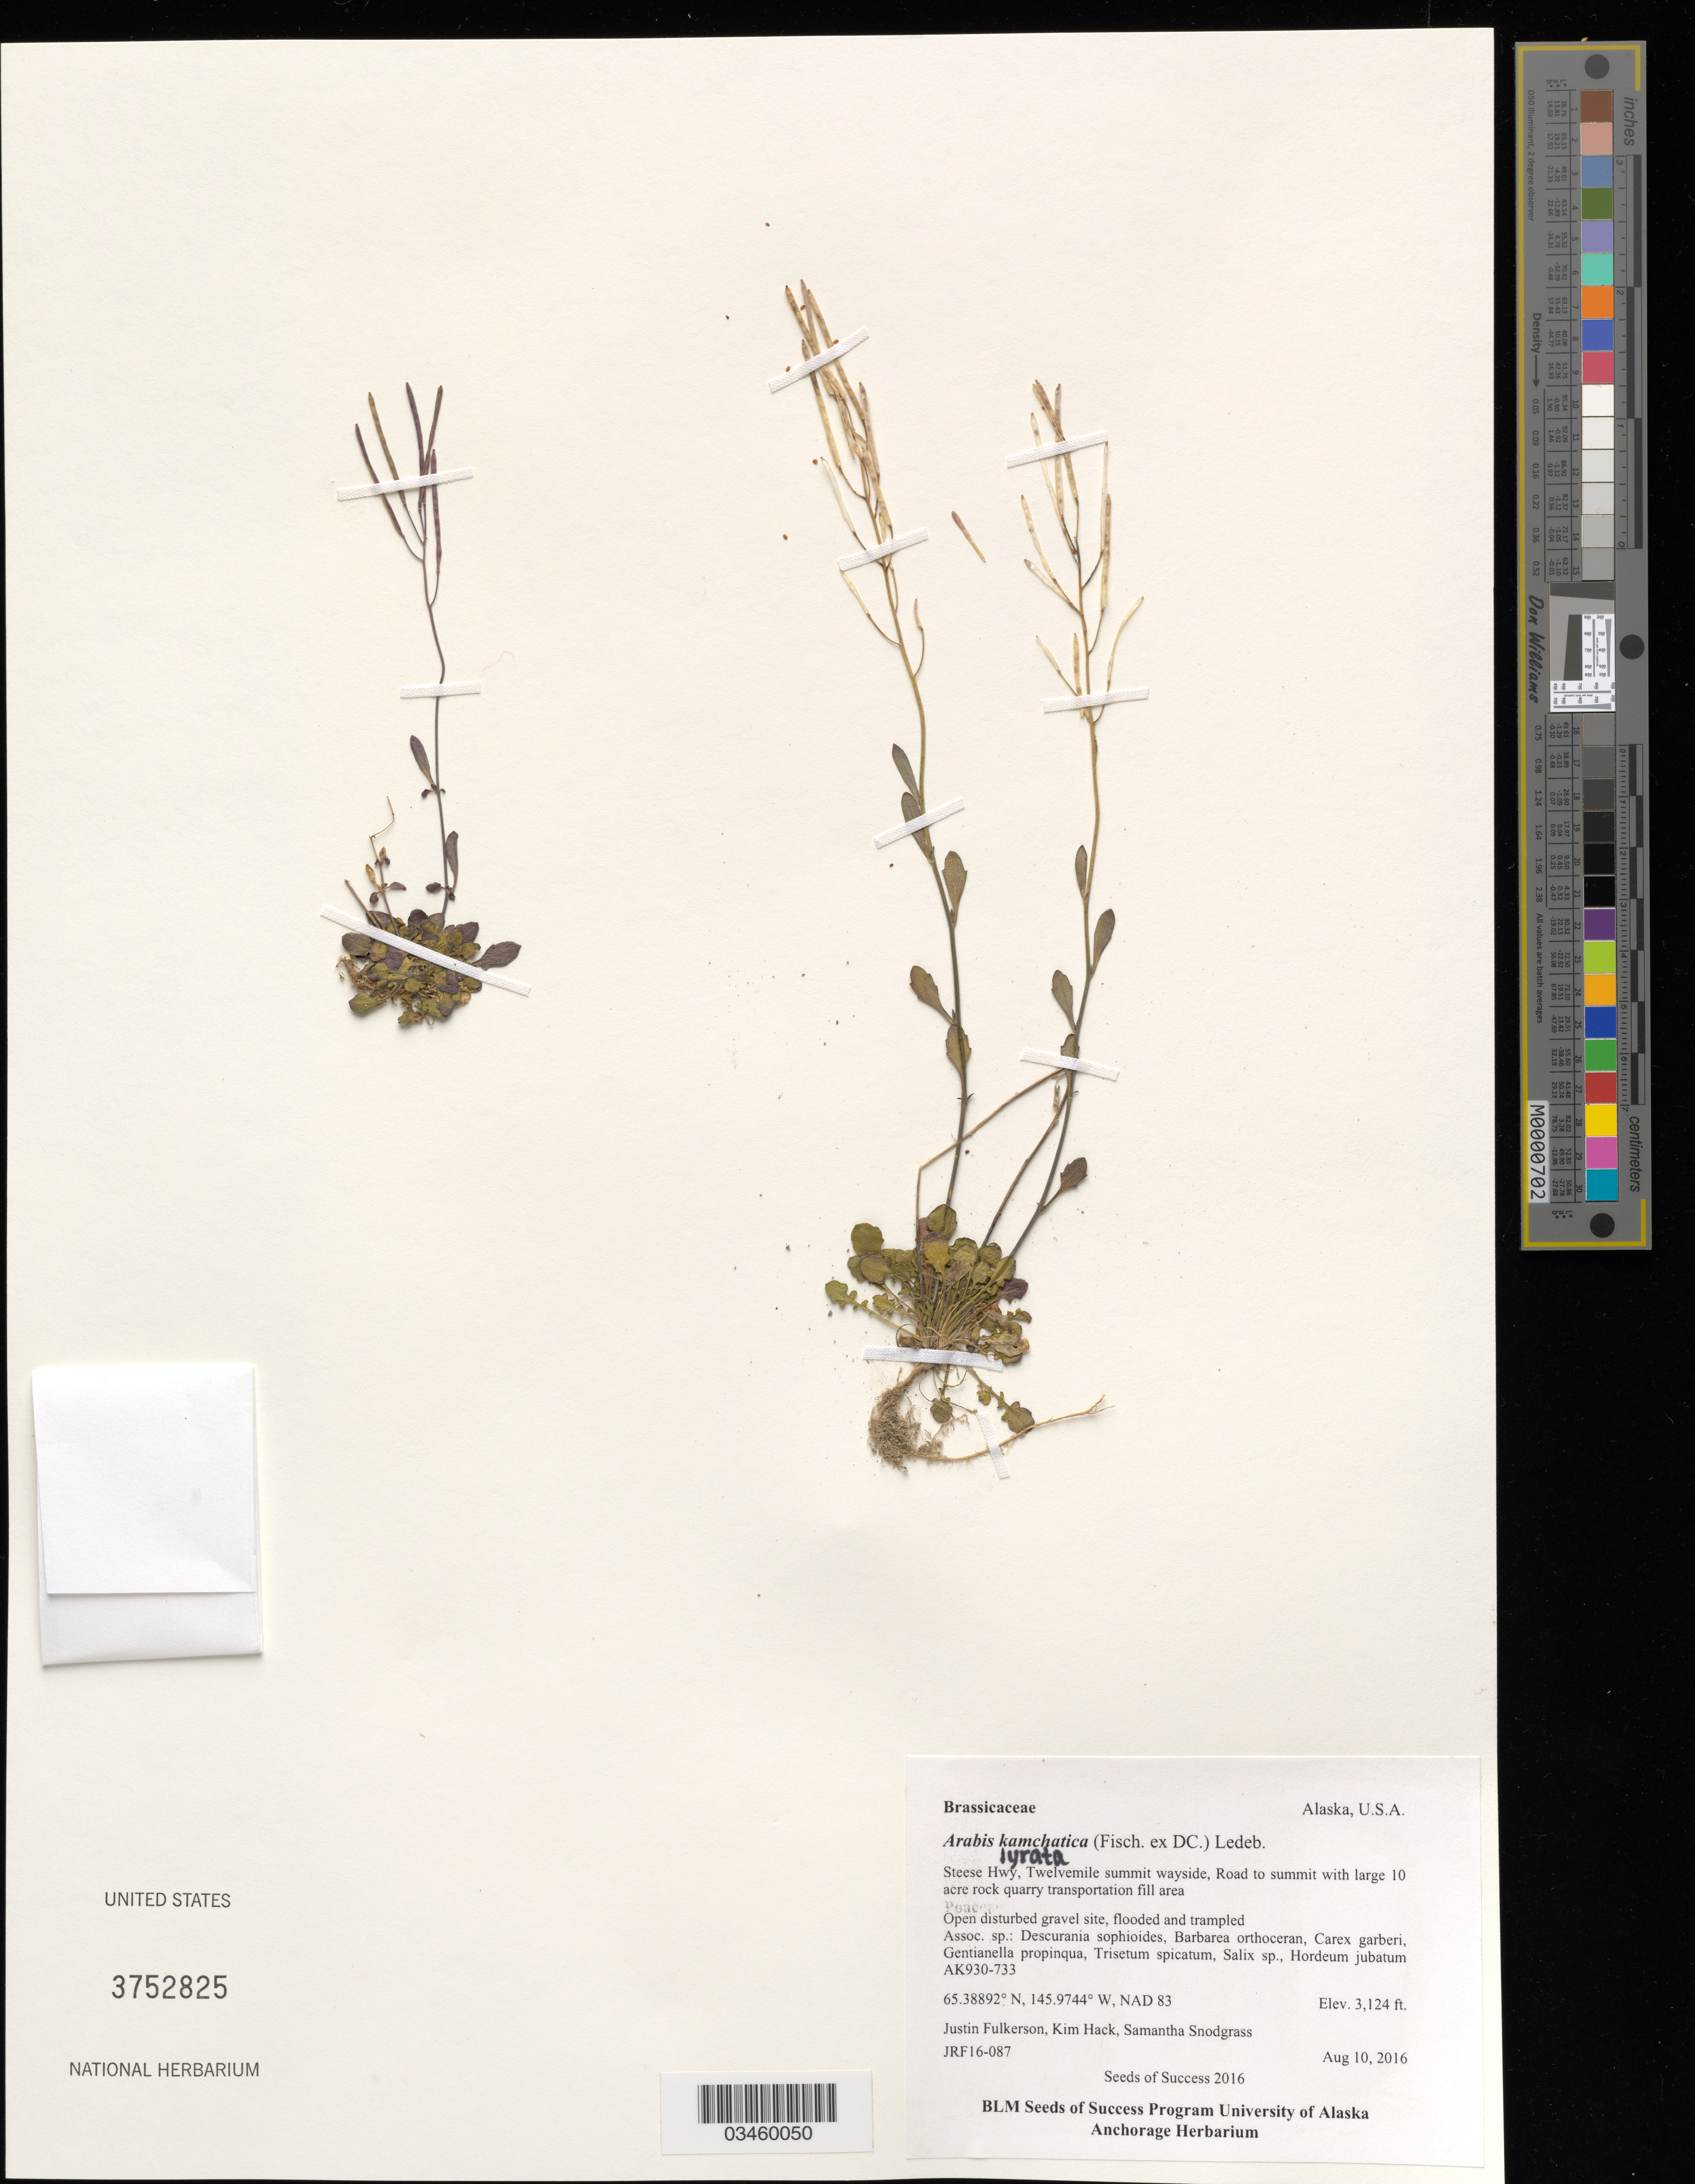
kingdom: Plantae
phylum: Tracheophyta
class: Magnoliopsida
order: Brassicales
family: Brassicaceae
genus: Arabis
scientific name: Arabis lyrata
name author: L.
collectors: J. Fulkerson, K. Hack & S. Snodgrass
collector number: AK930-733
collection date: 2016-08-10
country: United States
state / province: Alaska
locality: Steese Hwy, Twelvemile Summit wayside.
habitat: Open disturbed gravel site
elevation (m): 952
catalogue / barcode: US 3752825